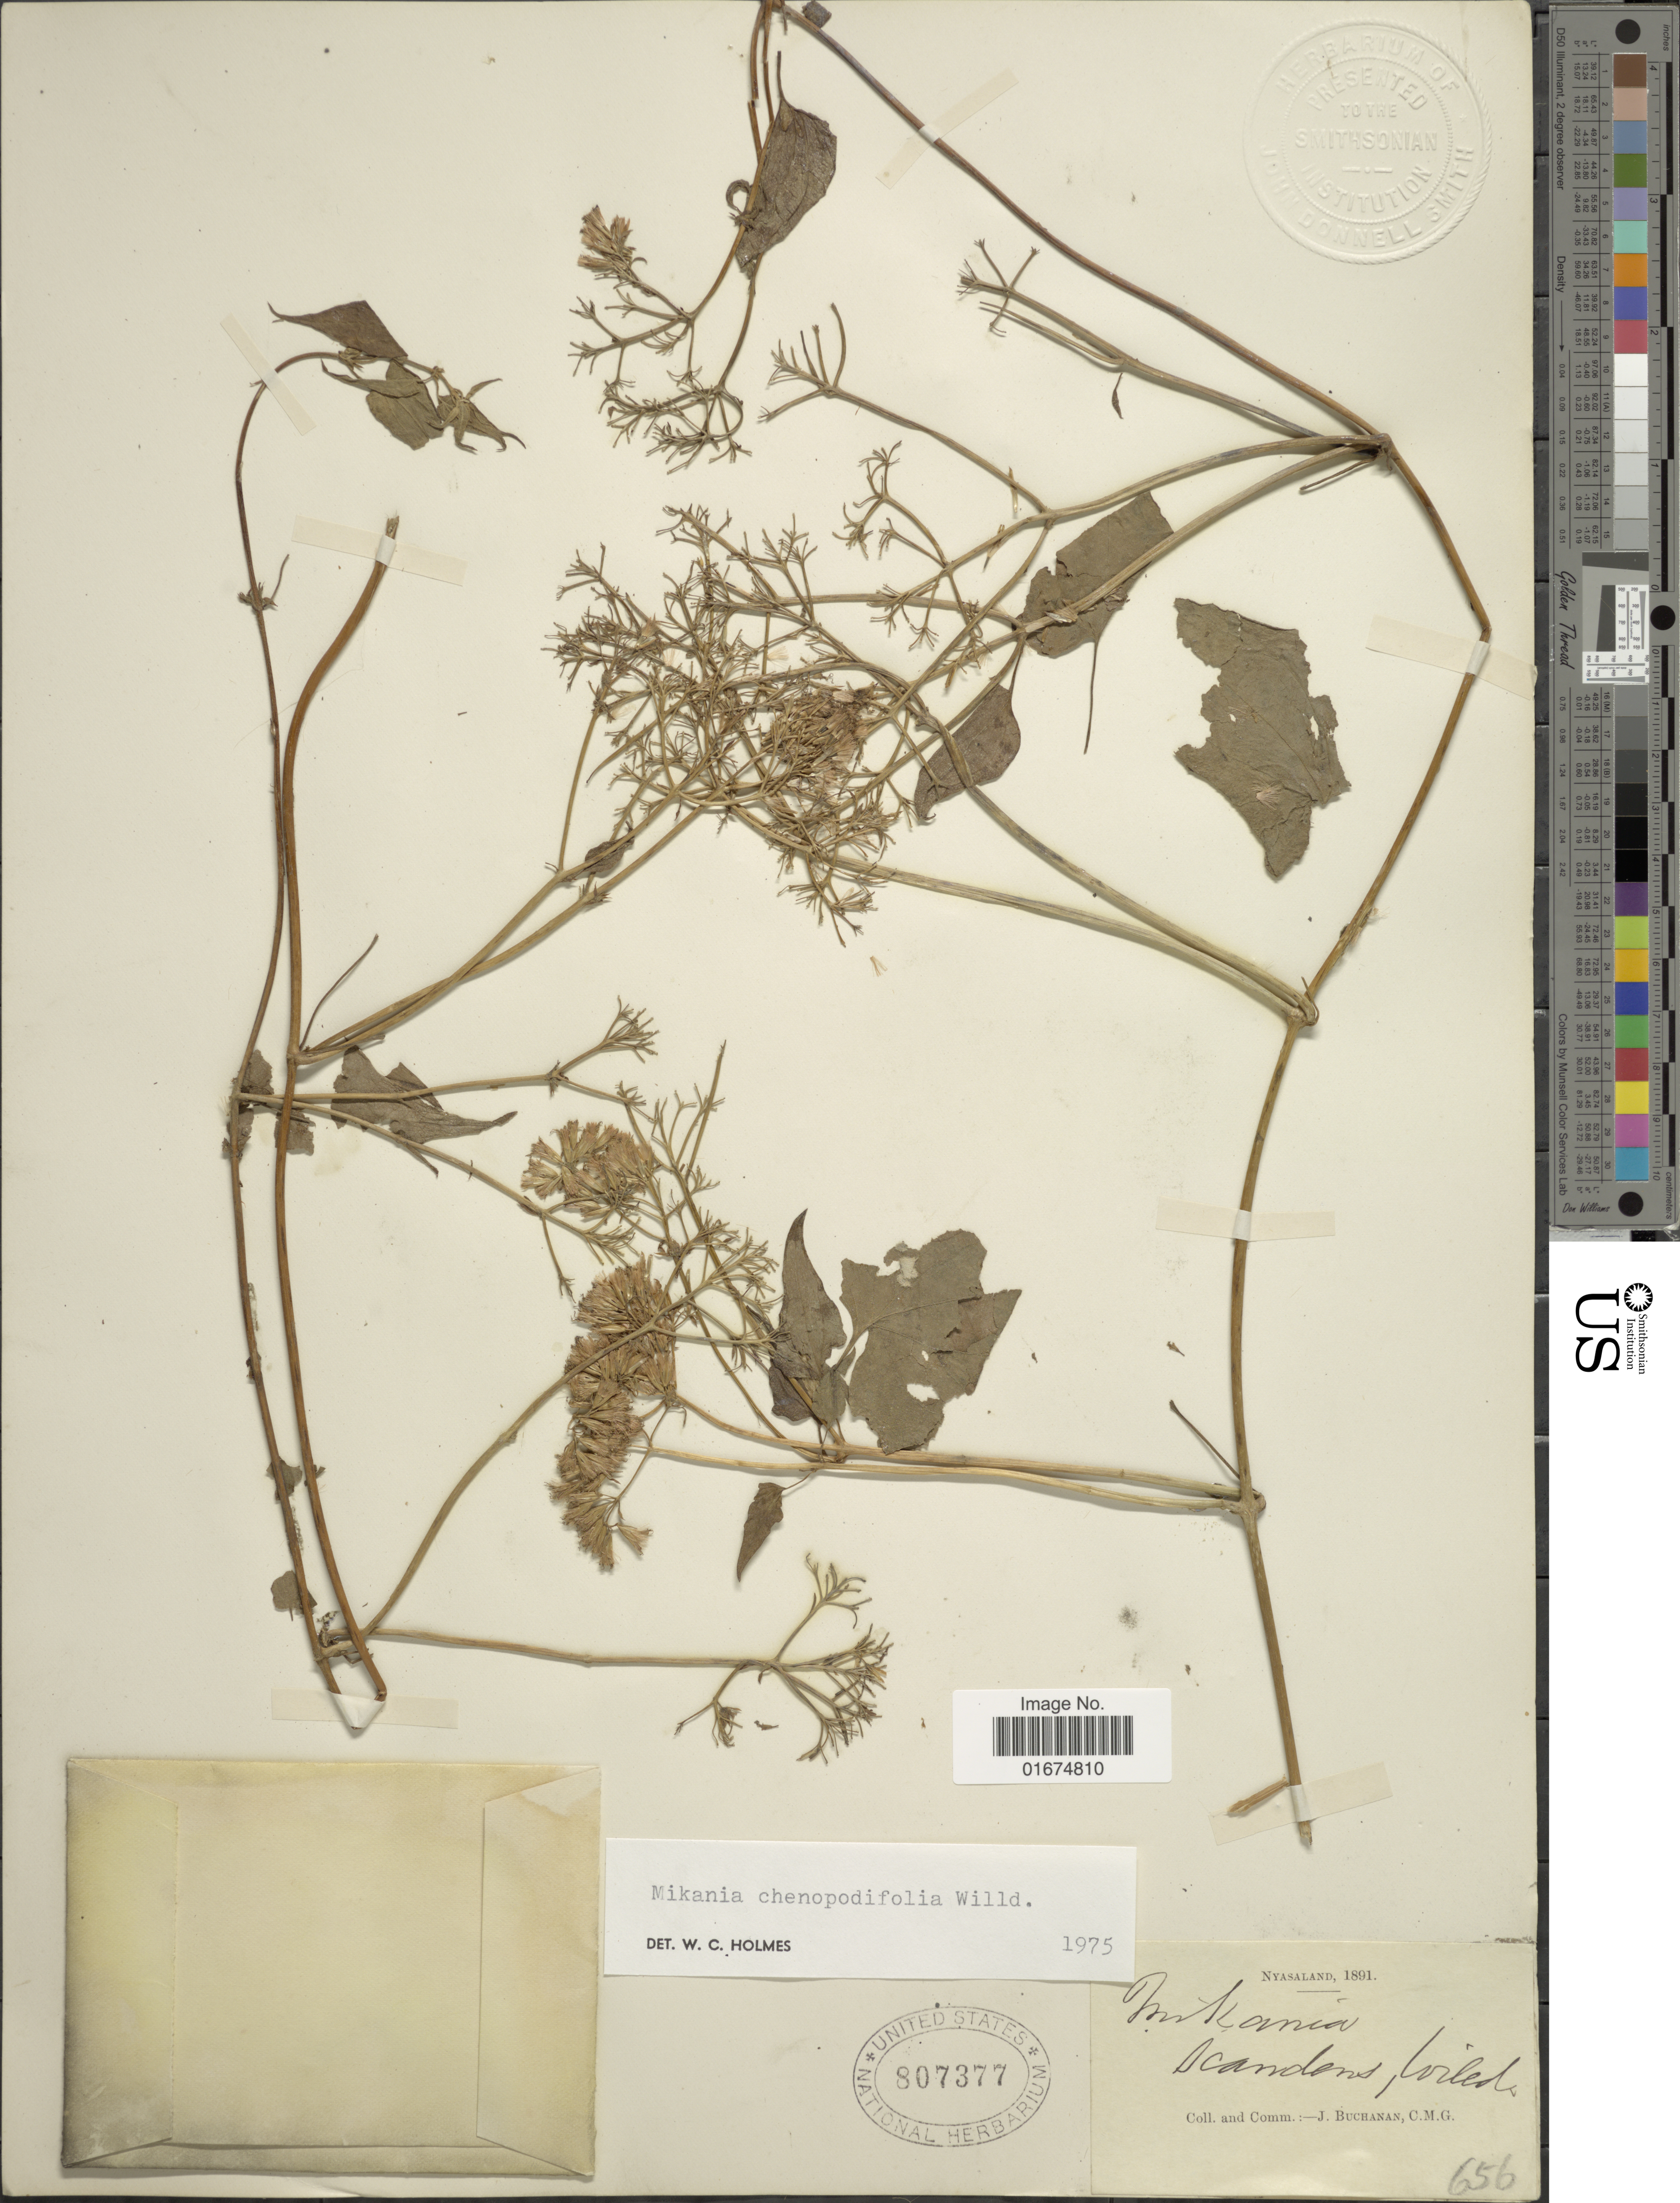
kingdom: Plantae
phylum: Tracheophyta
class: Magnoliopsida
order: Asterales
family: Asteraceae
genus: Mikania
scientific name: Mikania chenopodifolia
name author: Willd.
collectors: J. Buchanan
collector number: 656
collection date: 1891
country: Malawi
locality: Nyasaland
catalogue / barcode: US 807377